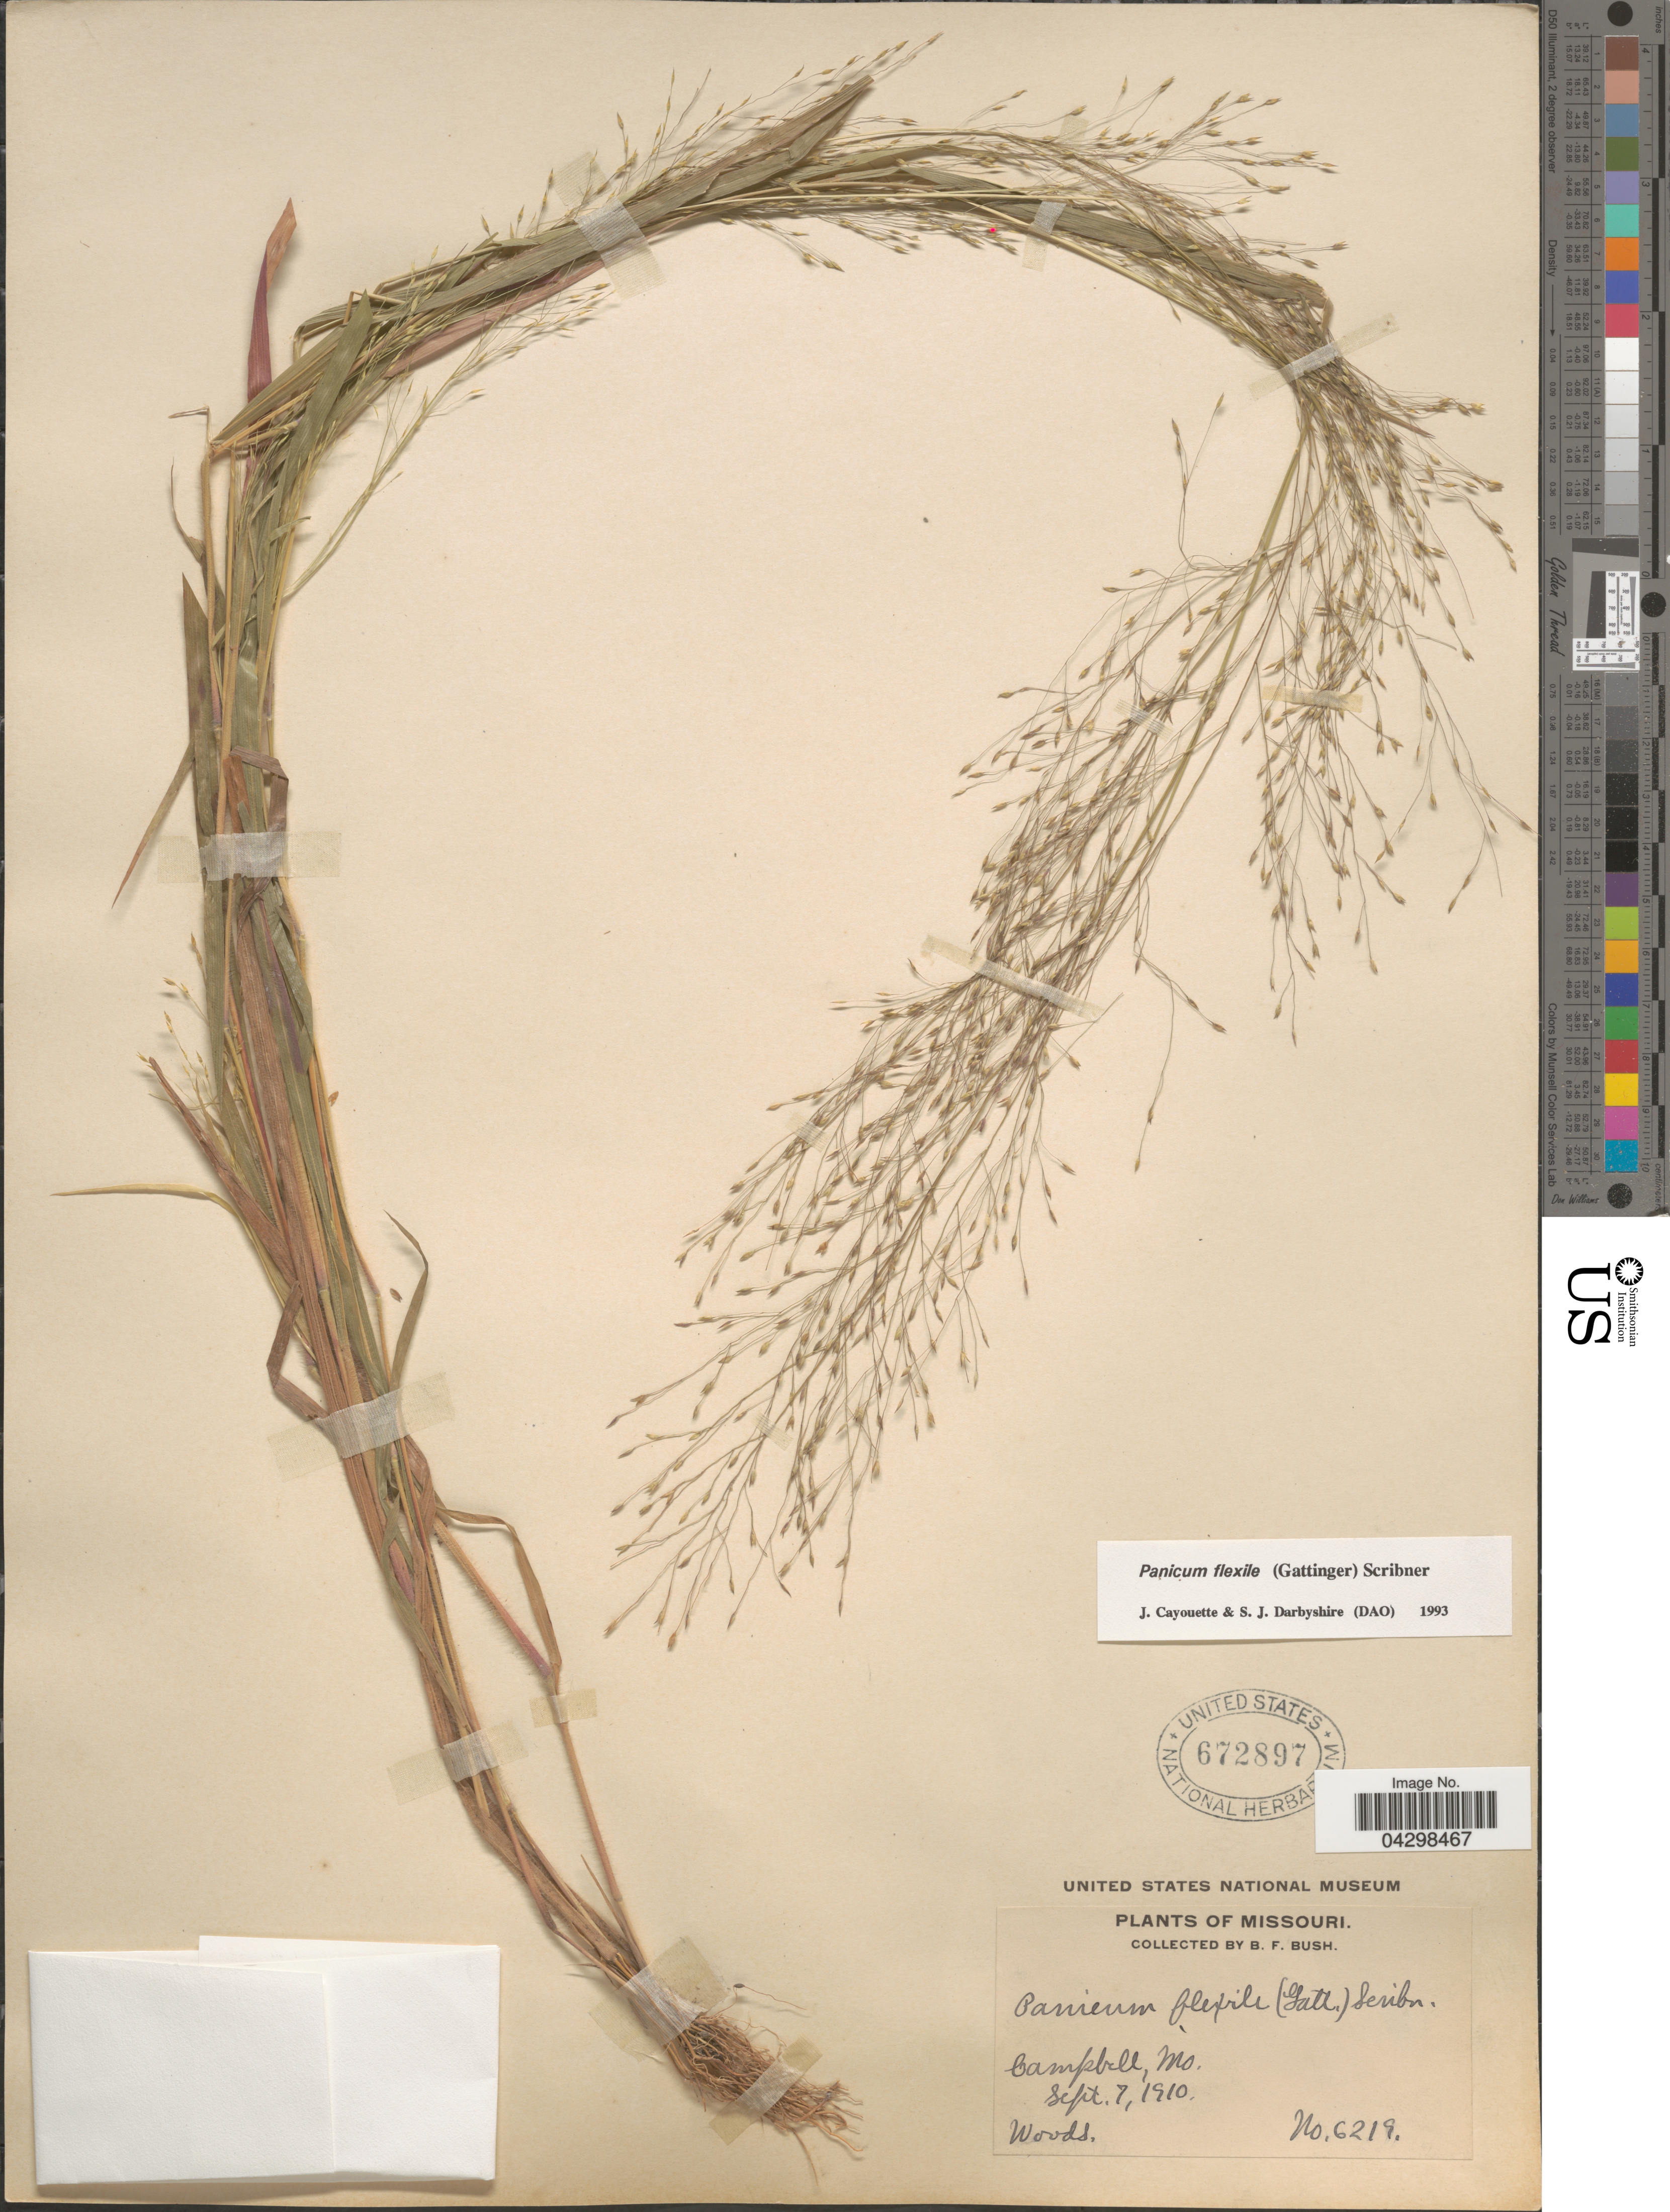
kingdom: Plantae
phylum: Tracheophyta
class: Liliopsida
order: Poales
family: Poaceae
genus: Panicum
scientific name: Panicum flexile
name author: (Gatt.) Scribn.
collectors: B. F. Bush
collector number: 6219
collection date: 1910-09-07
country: United States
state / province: Missouri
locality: Campbell.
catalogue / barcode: US 672897